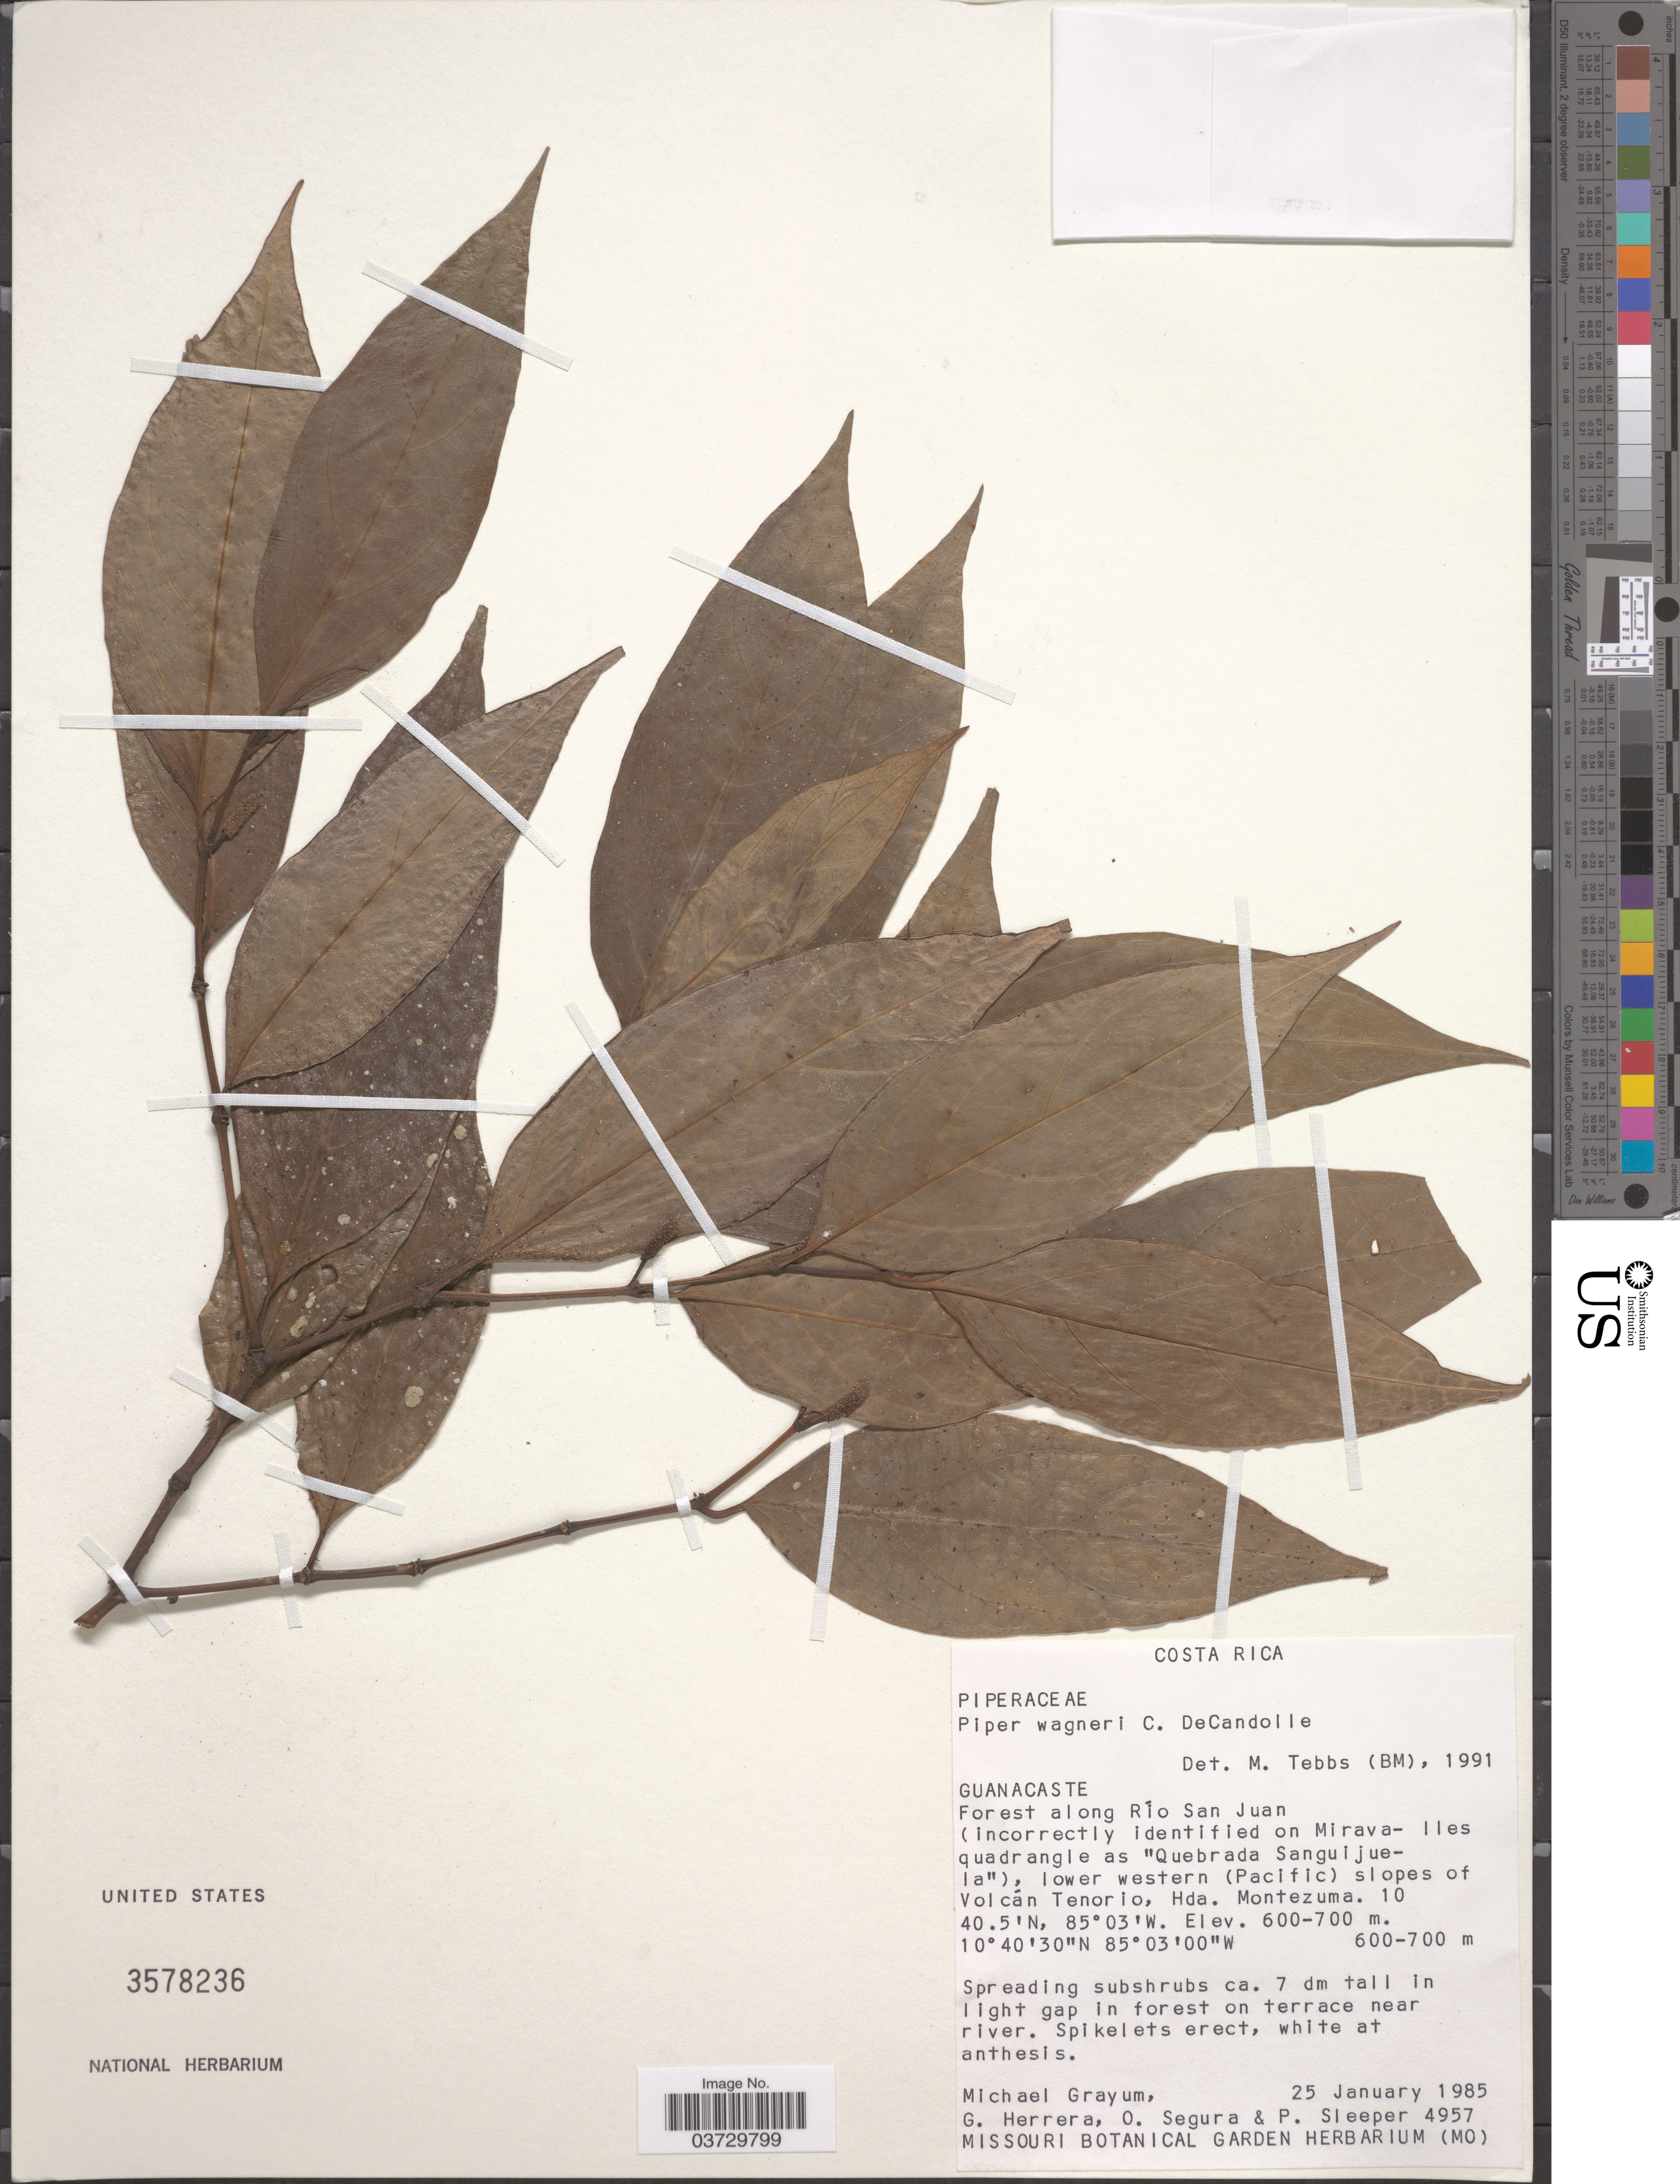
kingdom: Plantae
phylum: Tracheophyta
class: Magnoliopsida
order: Piperales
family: Piperaceae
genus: Piper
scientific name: Piper wagneri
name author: C. DC.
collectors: M. H. Grayum, G. Herrera, O. Segura & P. Sleeper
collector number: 4957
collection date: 1985-01-25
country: Costa Rica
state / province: Guanacaste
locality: Along Río San Juan (incorrectly identified on Mirava- lles quadrangle as "Quebrada Sanguijuela"), lower eastern (Pacific) slopes of Volcán Tenorio, Hda. Montezuma.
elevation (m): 600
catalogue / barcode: US 3578236